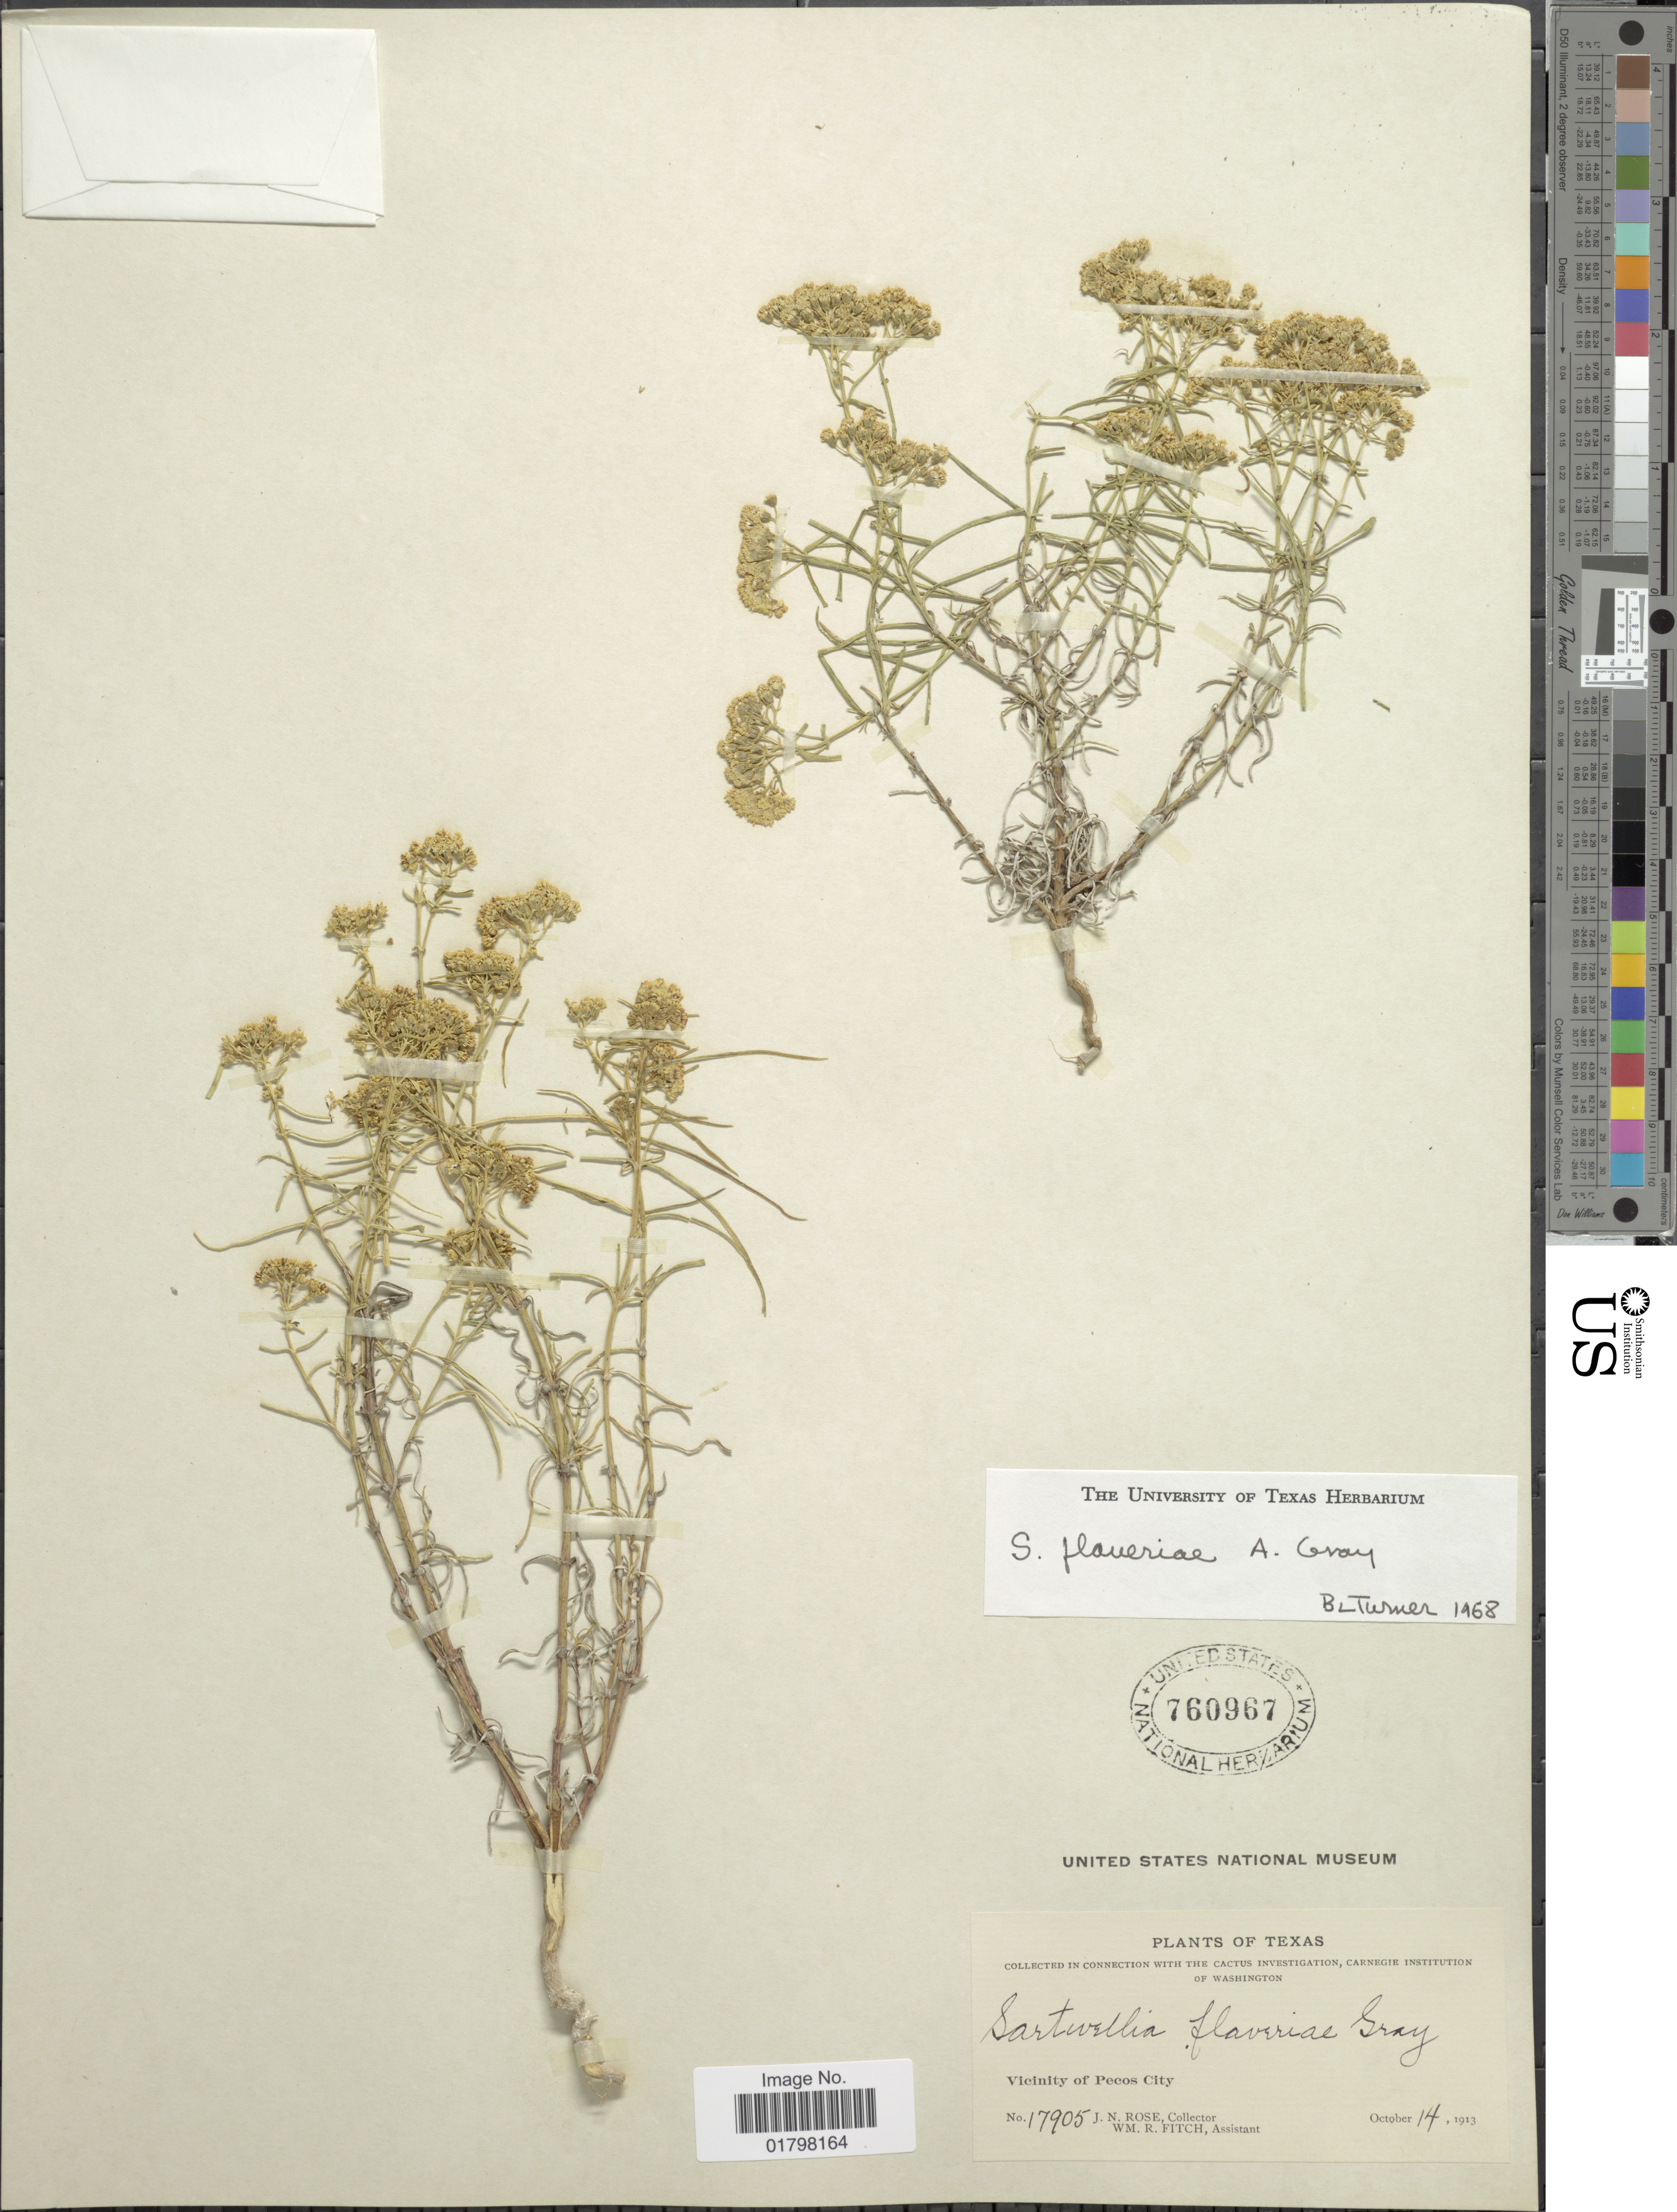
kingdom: Plantae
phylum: Tracheophyta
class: Magnoliopsida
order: Asterales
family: Asteraceae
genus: Sartwellia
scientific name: Sartwellia flaveriae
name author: A. Gray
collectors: J. N. Rose & W. R. Fitch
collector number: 17905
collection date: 1913-10-14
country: United States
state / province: Texas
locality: Vicinity of Pecos City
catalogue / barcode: US 760967